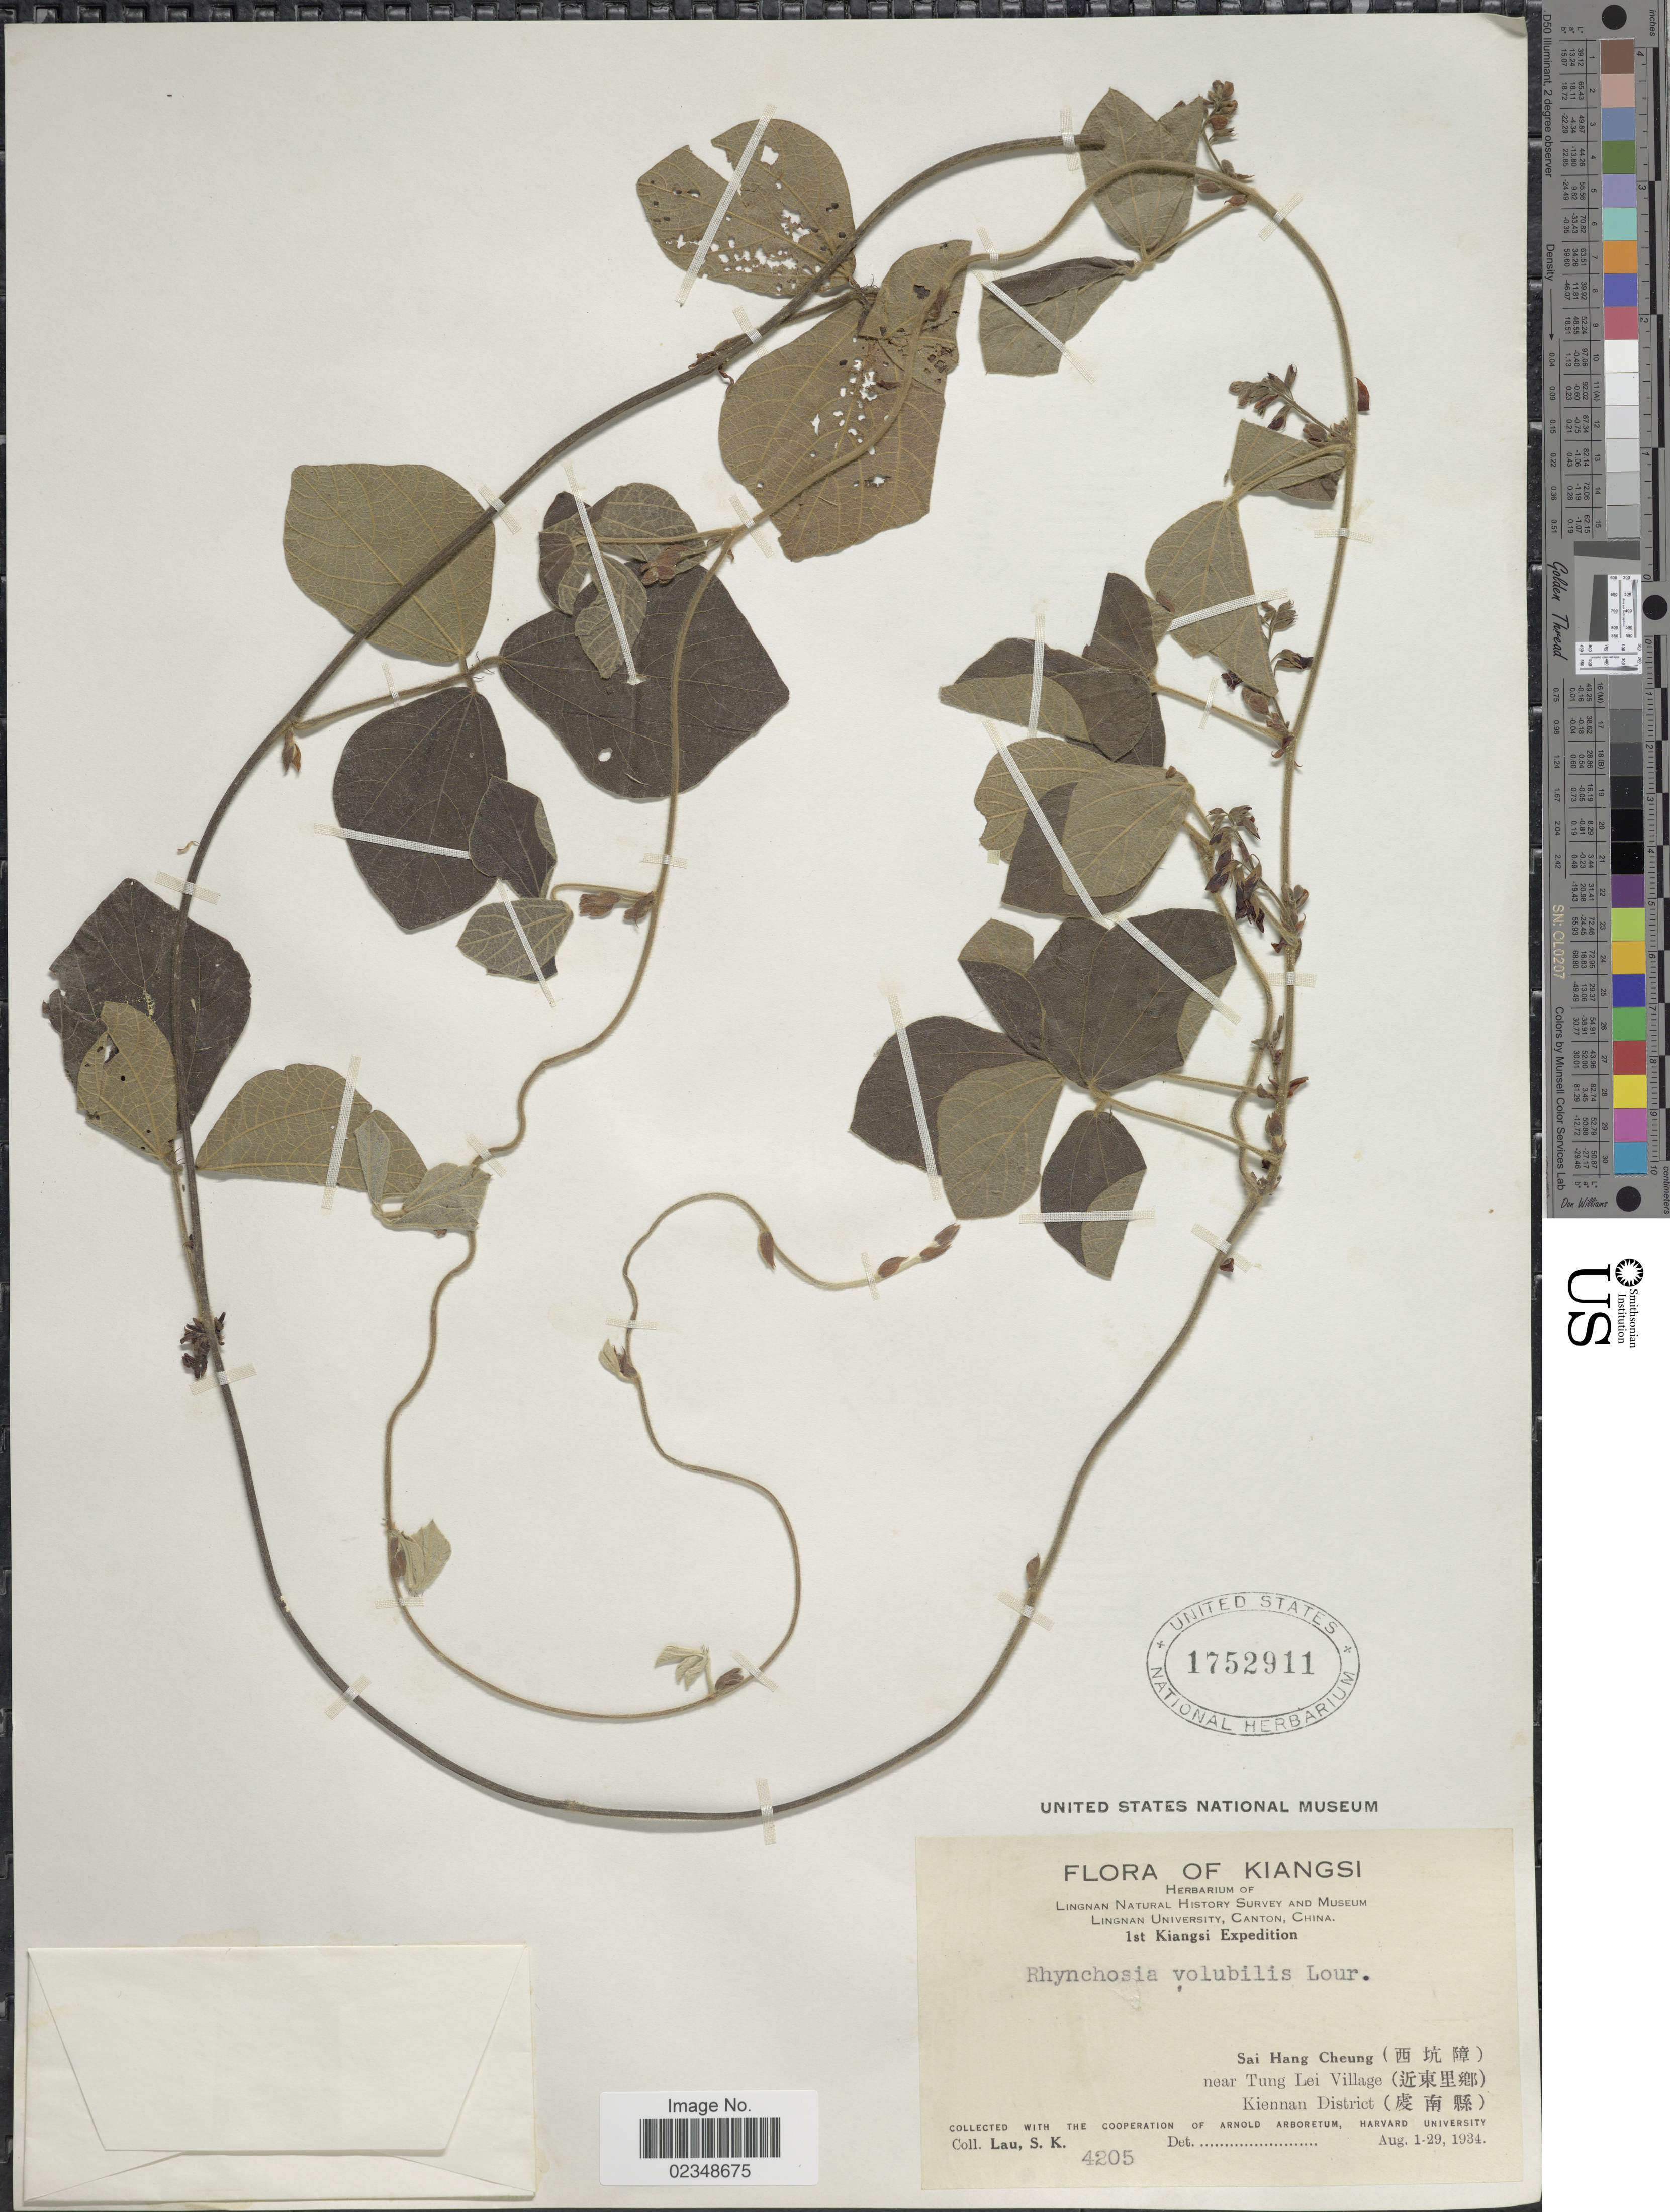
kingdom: Plantae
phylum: Tracheophyta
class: Magnoliopsida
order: Fabales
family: Fabaceae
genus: Rhynchosia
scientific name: Rhynchosia volubilis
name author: (Michx.) Wood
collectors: S. K. Lau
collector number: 4205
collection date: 1934-08-01/1934-08-29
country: China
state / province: Jiangxi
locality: Sai Hang Cheung near Tung Lei Village, Kiennan District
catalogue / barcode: US 1752911